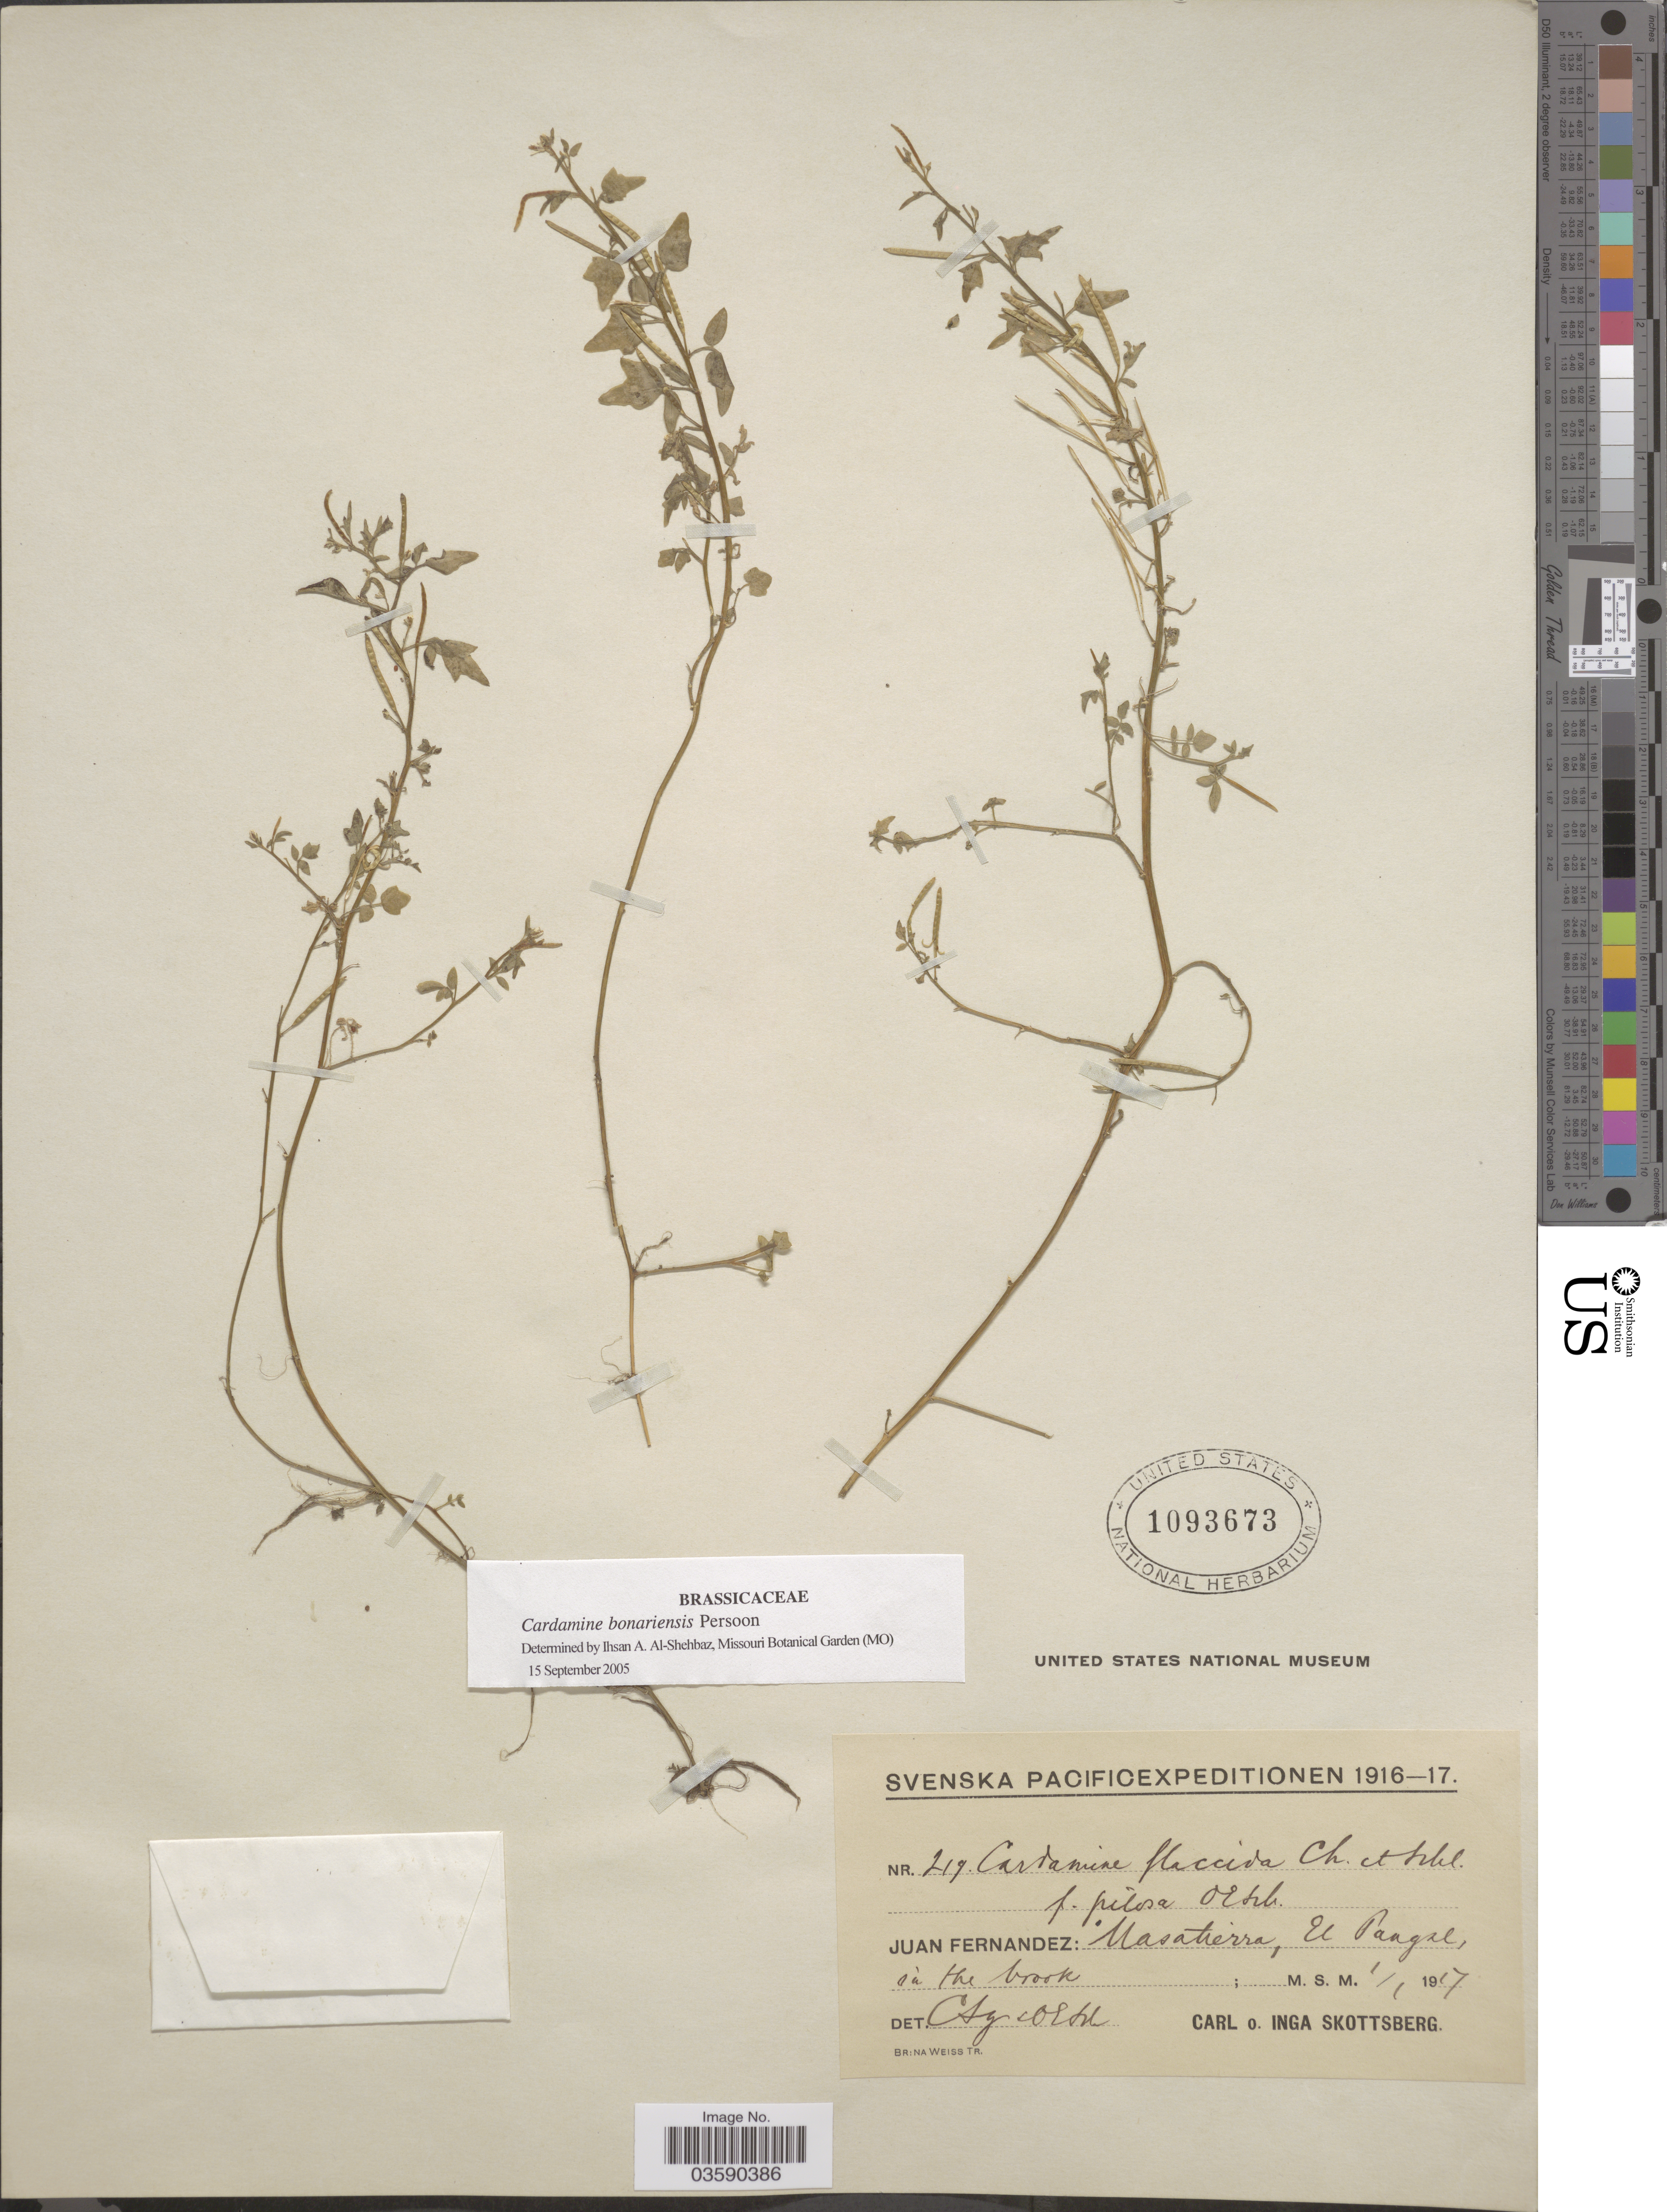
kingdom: Plantae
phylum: Tracheophyta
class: Magnoliopsida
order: Brassicales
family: Brassicaceae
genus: Cardamine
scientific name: Cardamine bonariensis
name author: Pers.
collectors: C. Skottsberg & I. Skottsberg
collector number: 219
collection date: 1917-01-01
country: Chile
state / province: Valparaíso (V)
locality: Juan Fernandez: Masatierra, el Pangal, in the brook.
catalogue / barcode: US 1093673